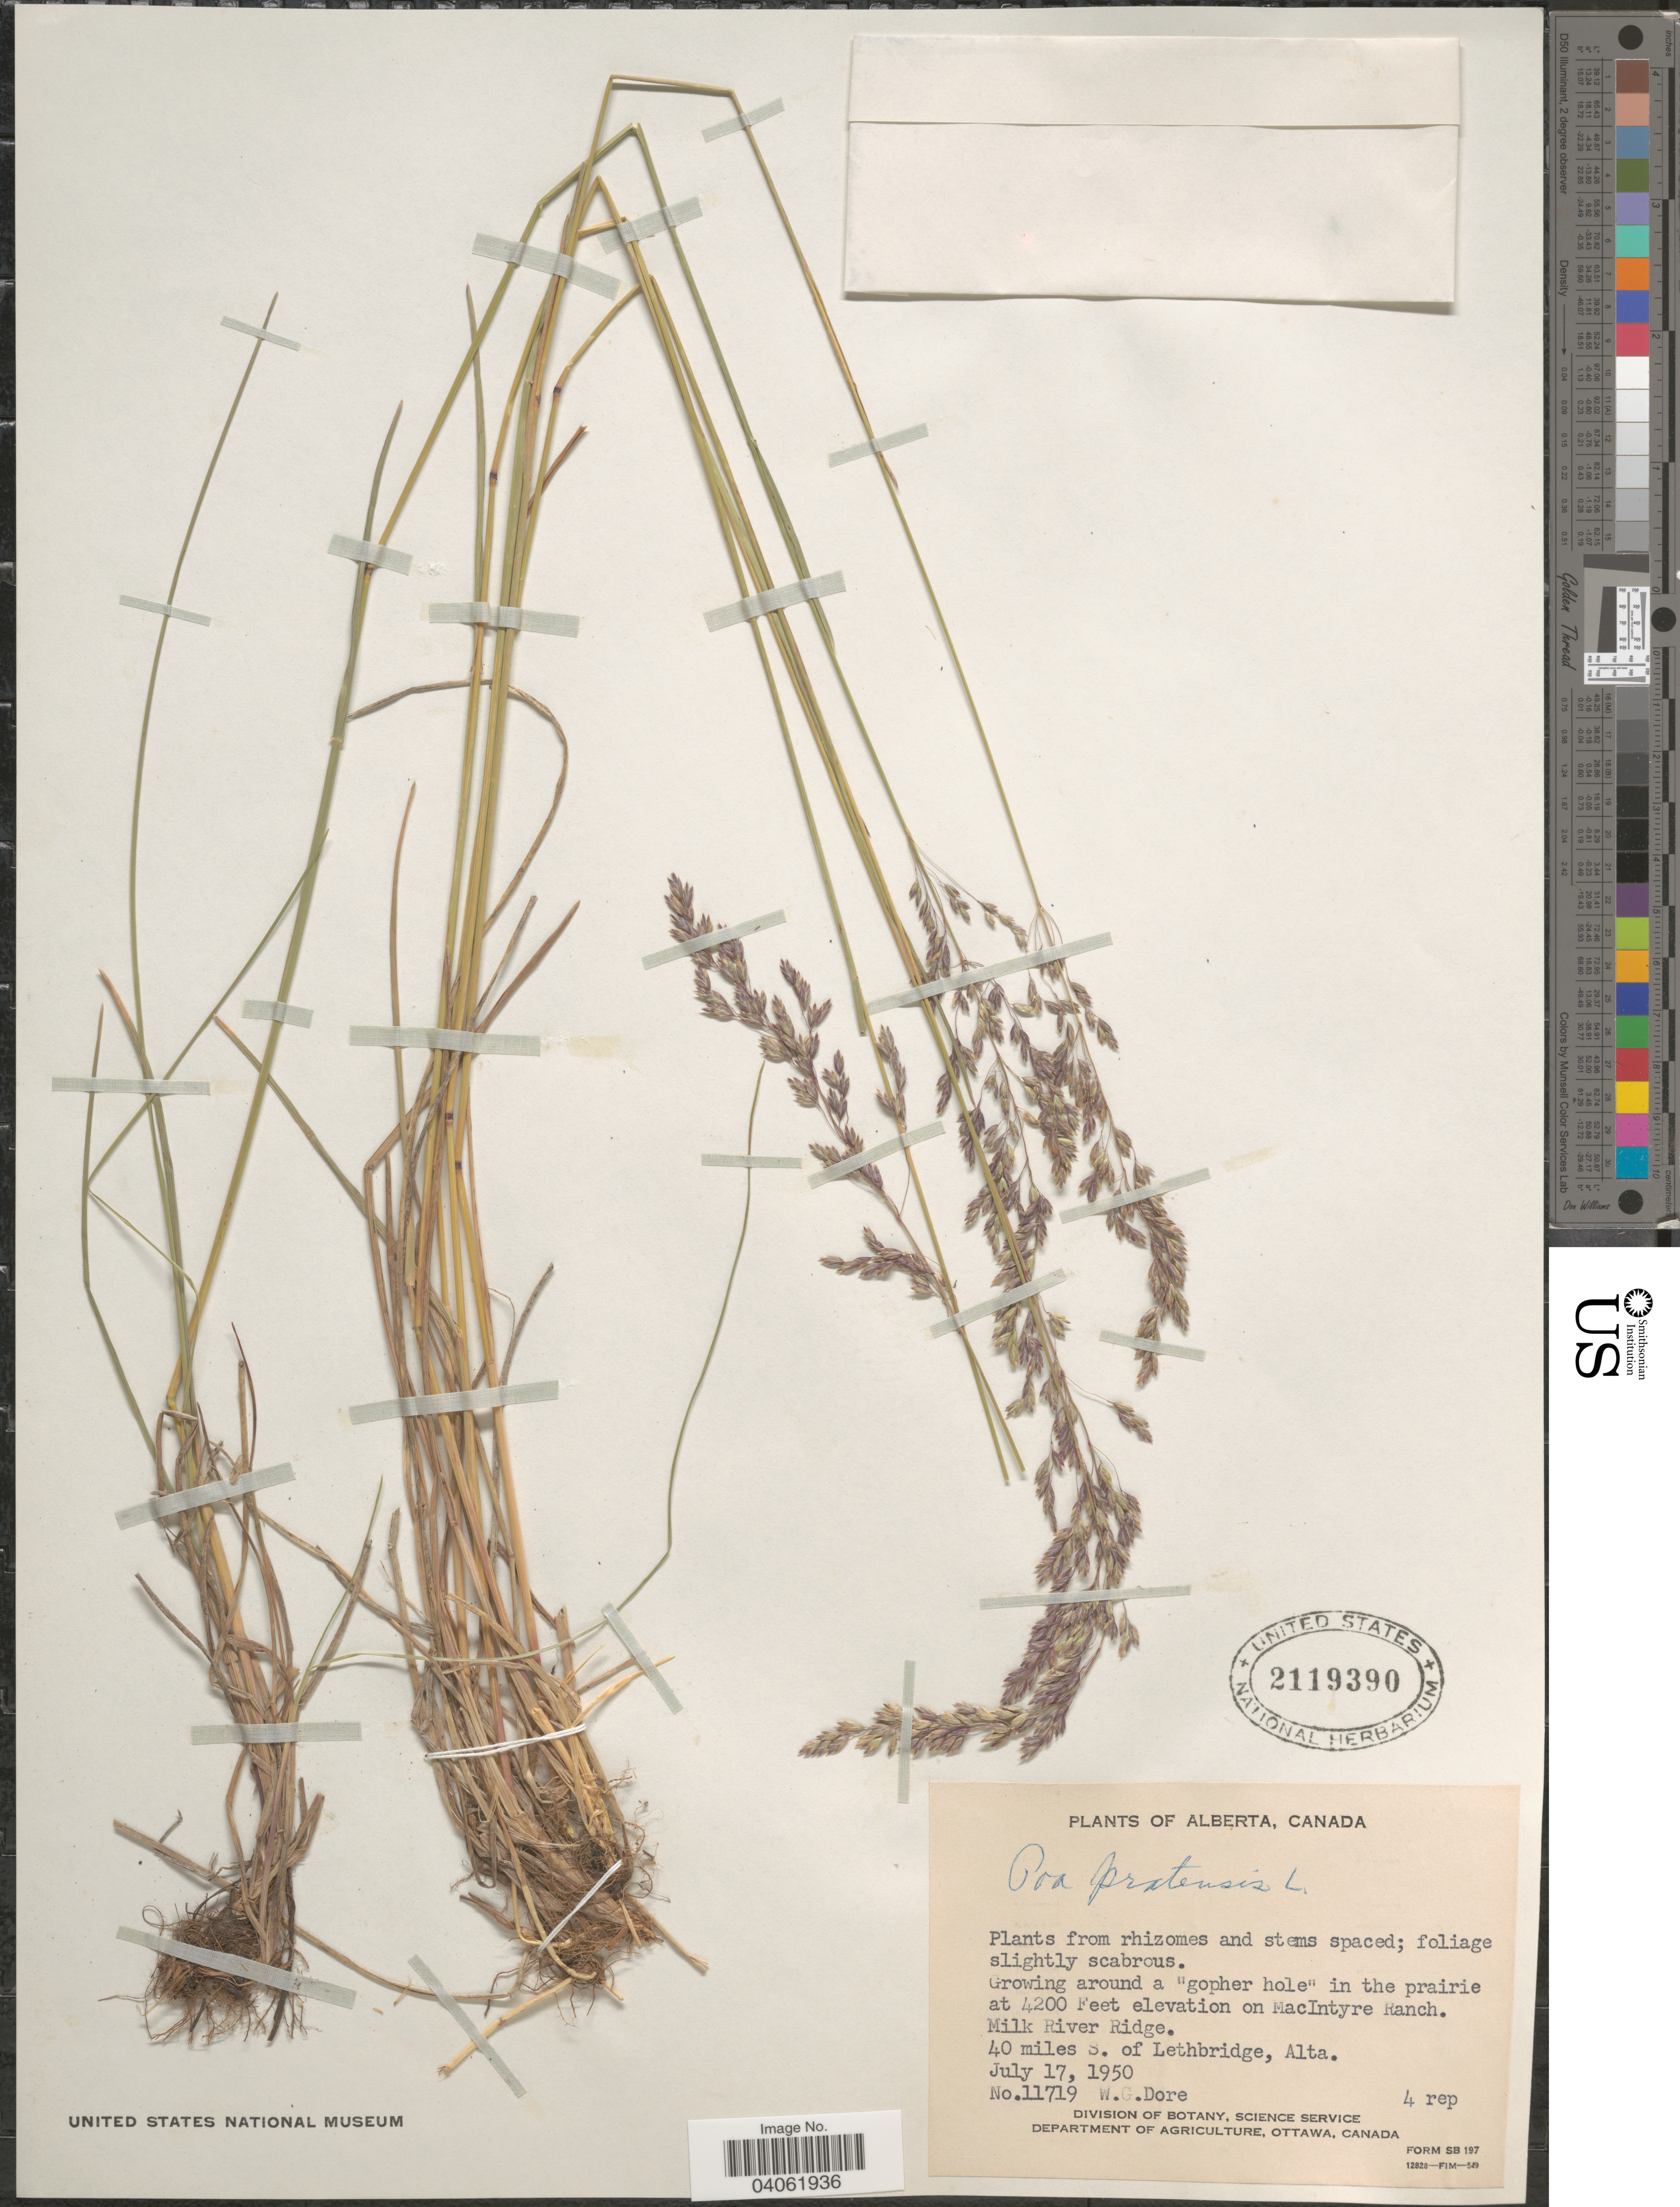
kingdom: Plantae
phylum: Tracheophyta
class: Liliopsida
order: Poales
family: Poaceae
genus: Poa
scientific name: Poa pratensis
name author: L.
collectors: W. Dore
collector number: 11719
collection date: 1950-07-17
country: Canada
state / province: Alberta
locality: On MacIntyre Ranch. Milk River Ridge. 40 miles S. of Lethbridge, Alta.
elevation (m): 1280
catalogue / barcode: US 2119390